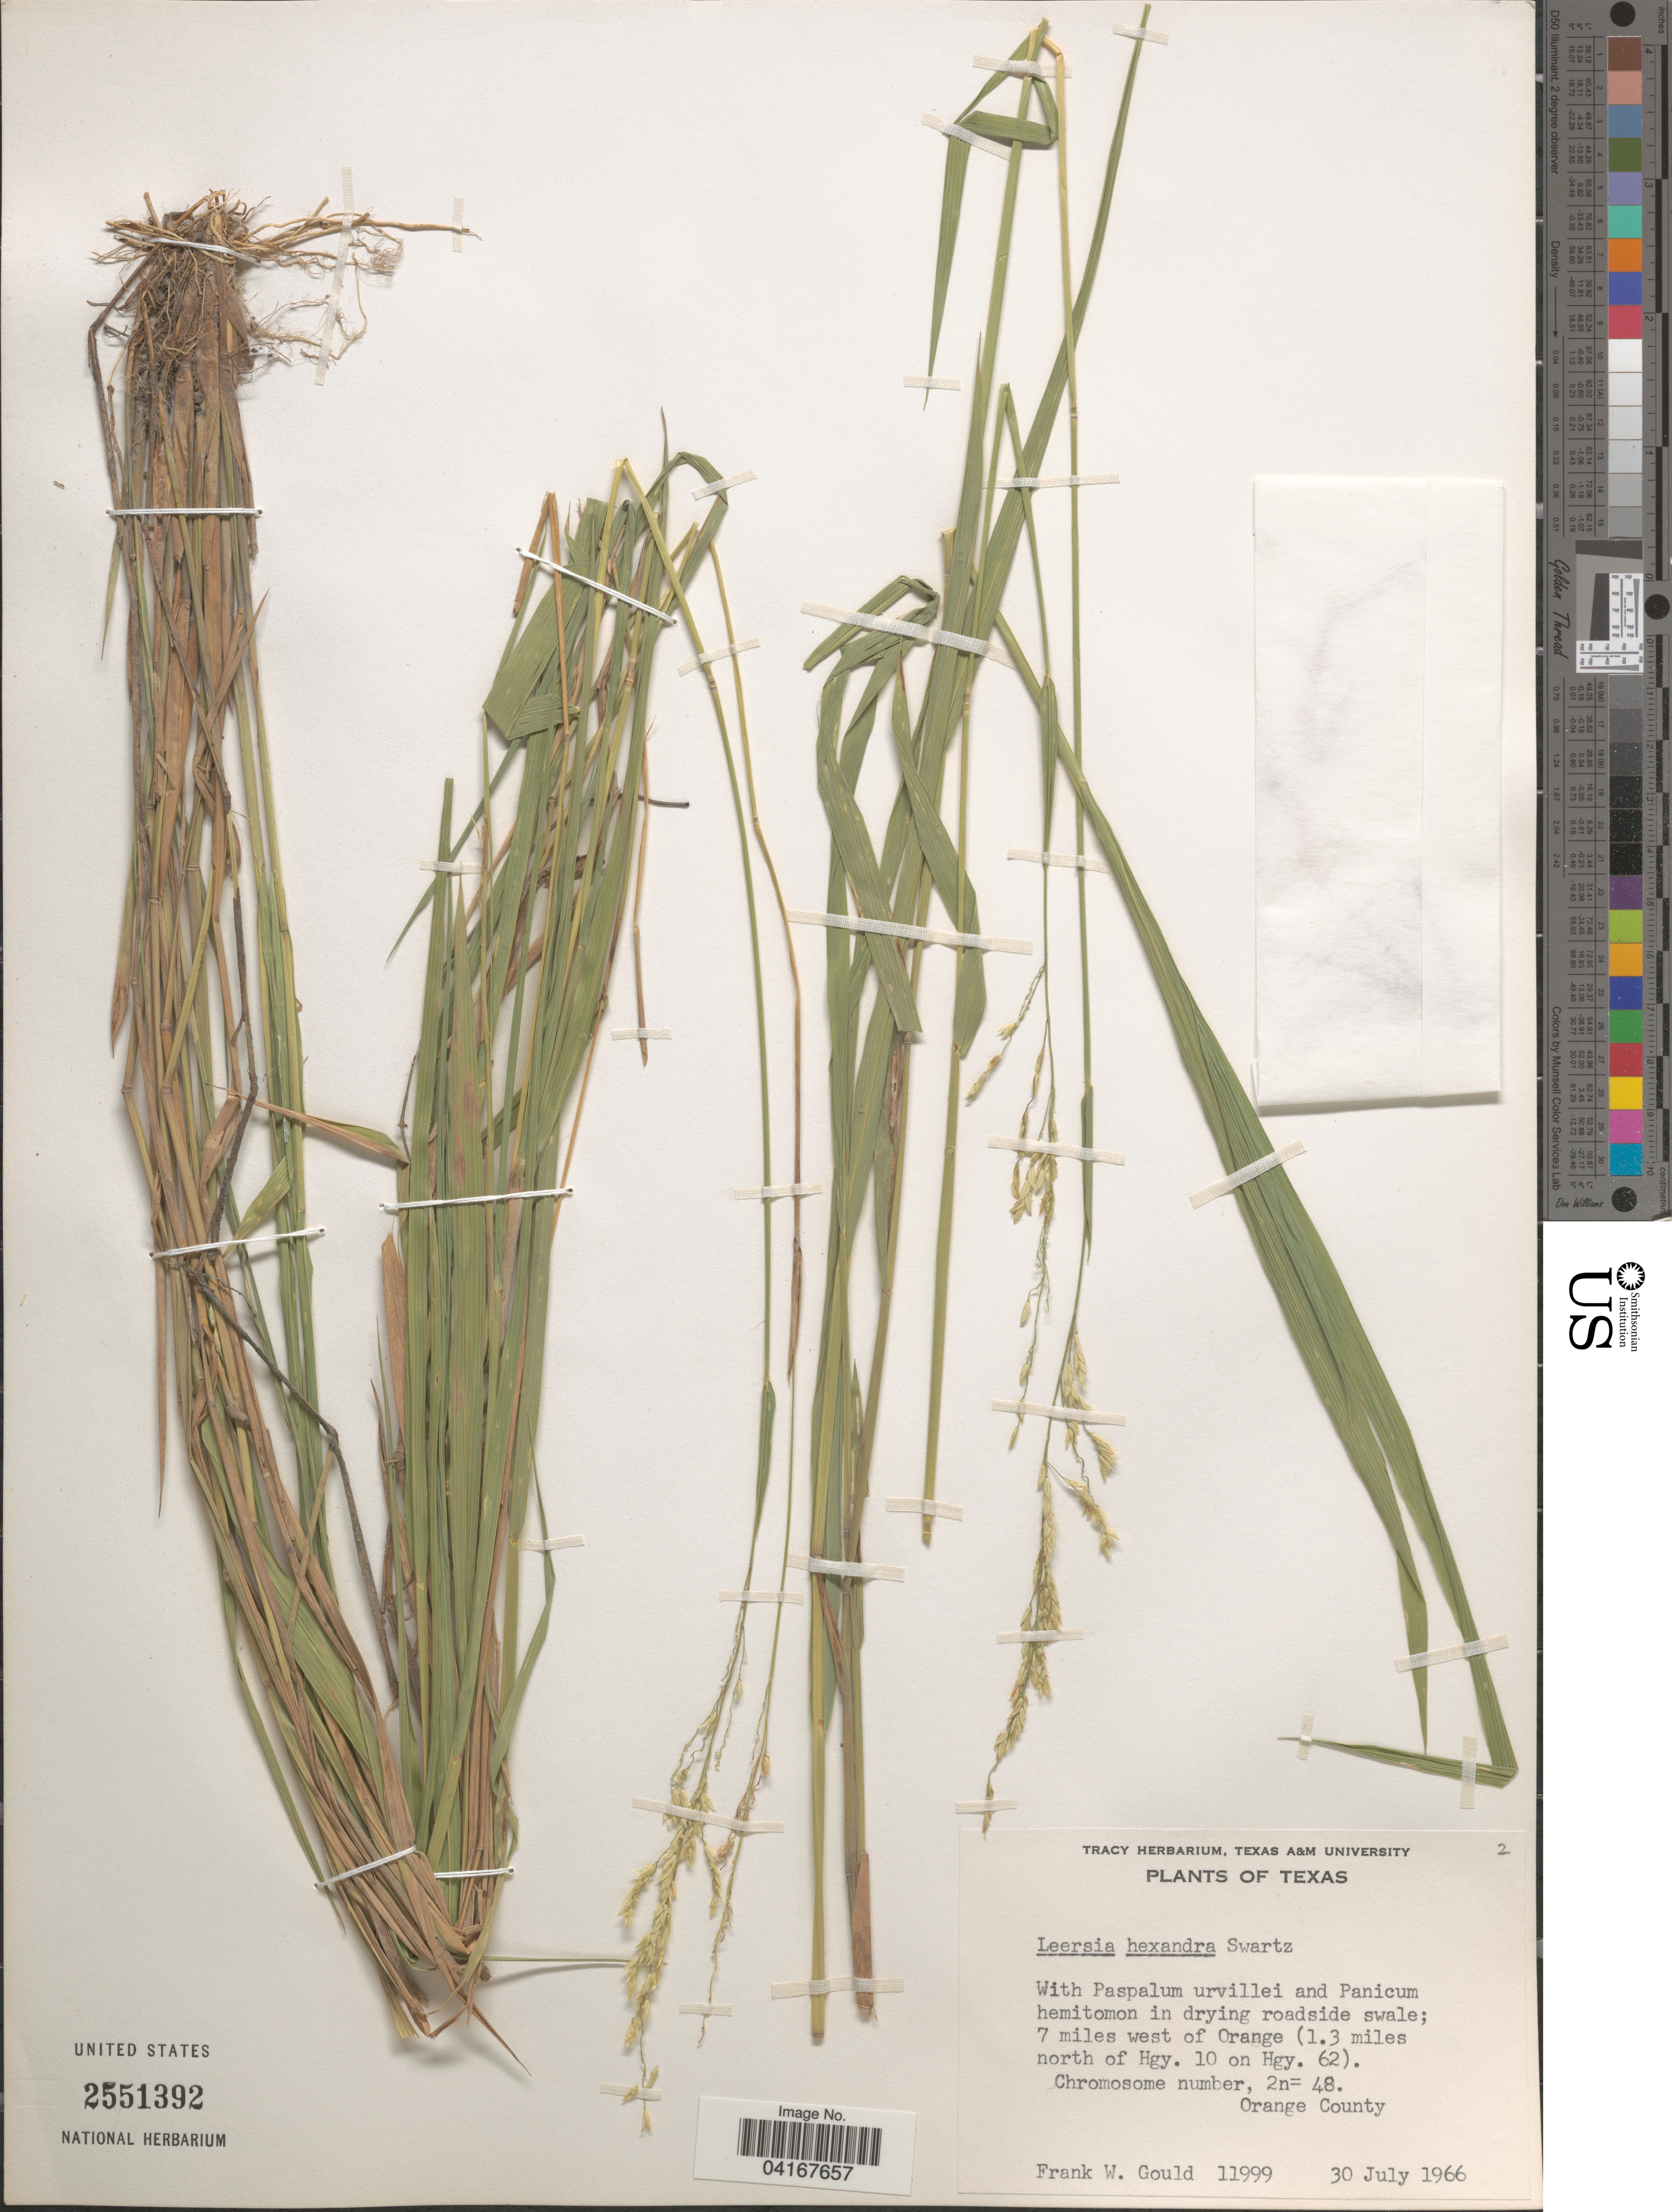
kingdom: Plantae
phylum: Tracheophyta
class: Liliopsida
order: Poales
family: Poaceae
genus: Leersia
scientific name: Leersia hexandra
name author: Sw.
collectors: F. W. Gould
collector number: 11999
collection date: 1966-07-30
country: United States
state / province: Texas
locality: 7 miles west of Orange (1.3 miles north of Hgy. 10 on Hgy. 62). Orange County.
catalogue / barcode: US 2551392